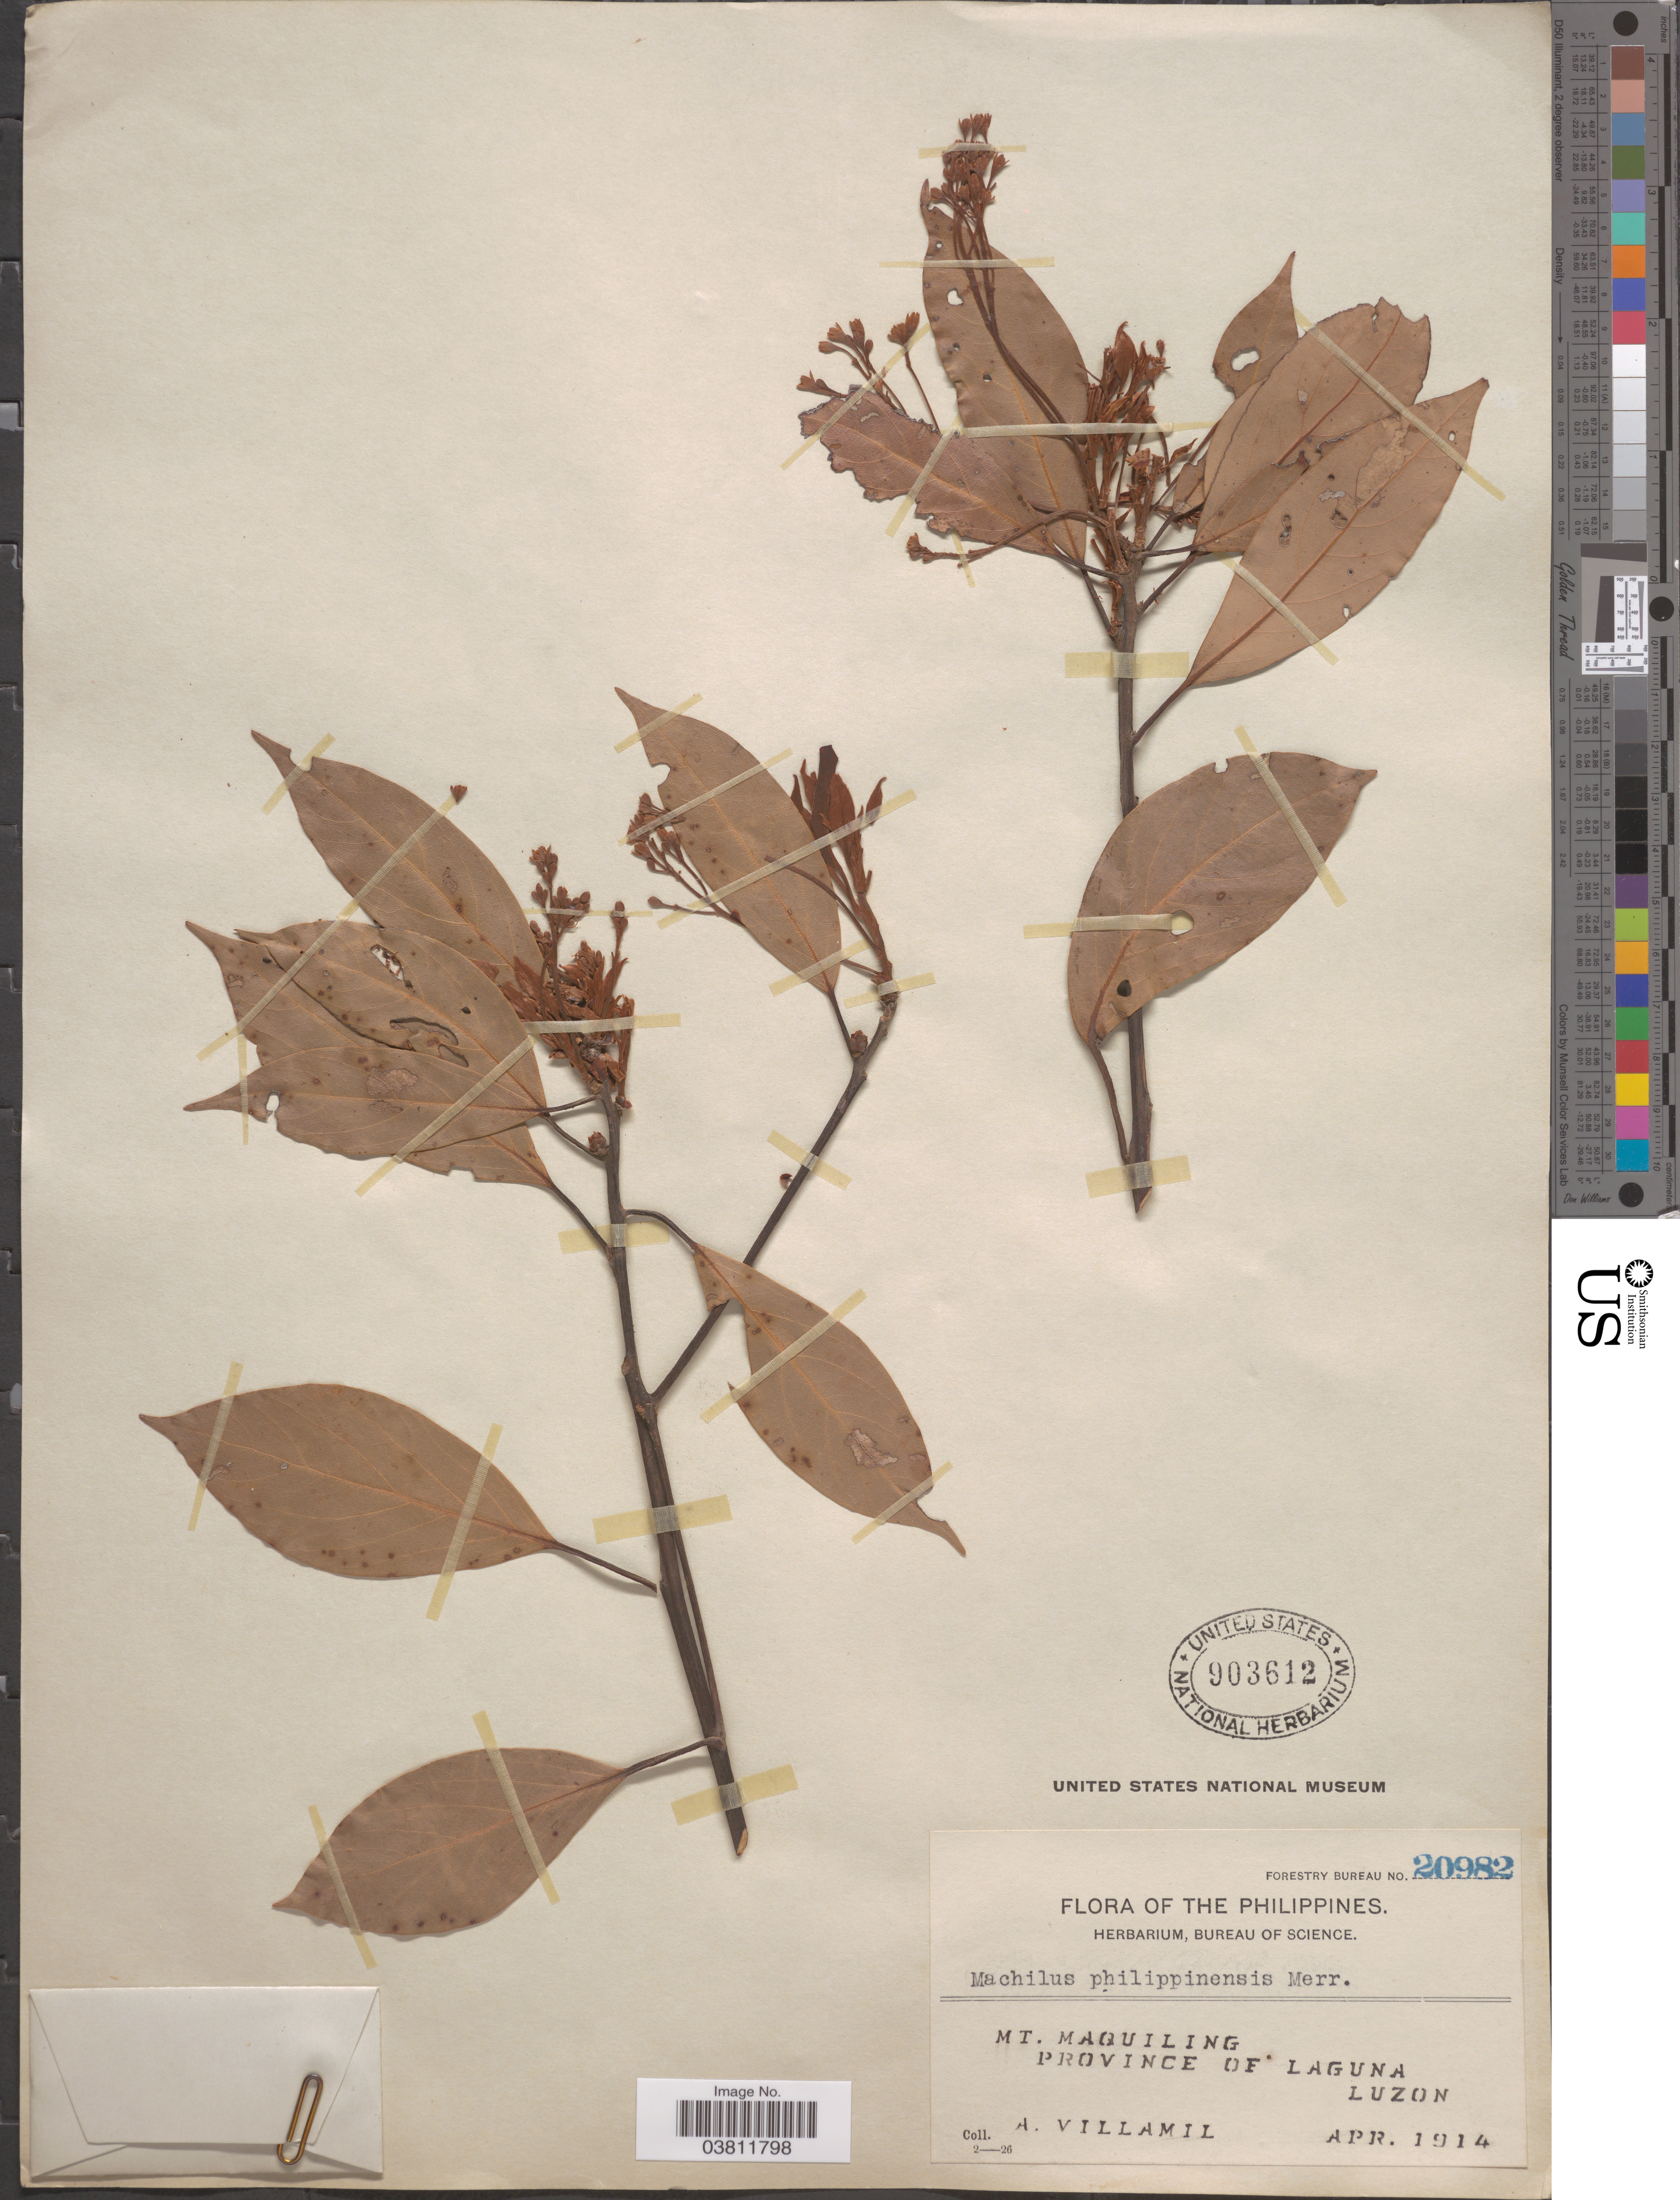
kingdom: Plantae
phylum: Tracheophyta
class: Magnoliopsida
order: Laurales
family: Lauraceae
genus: Machilus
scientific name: Machilus philippinensis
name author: Merr.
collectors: A. Villamil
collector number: Forestry Bureau 20982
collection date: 1914-04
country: Philippines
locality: Mt. Maquiling, Province of Laguna, Luzon.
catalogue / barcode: US 903612